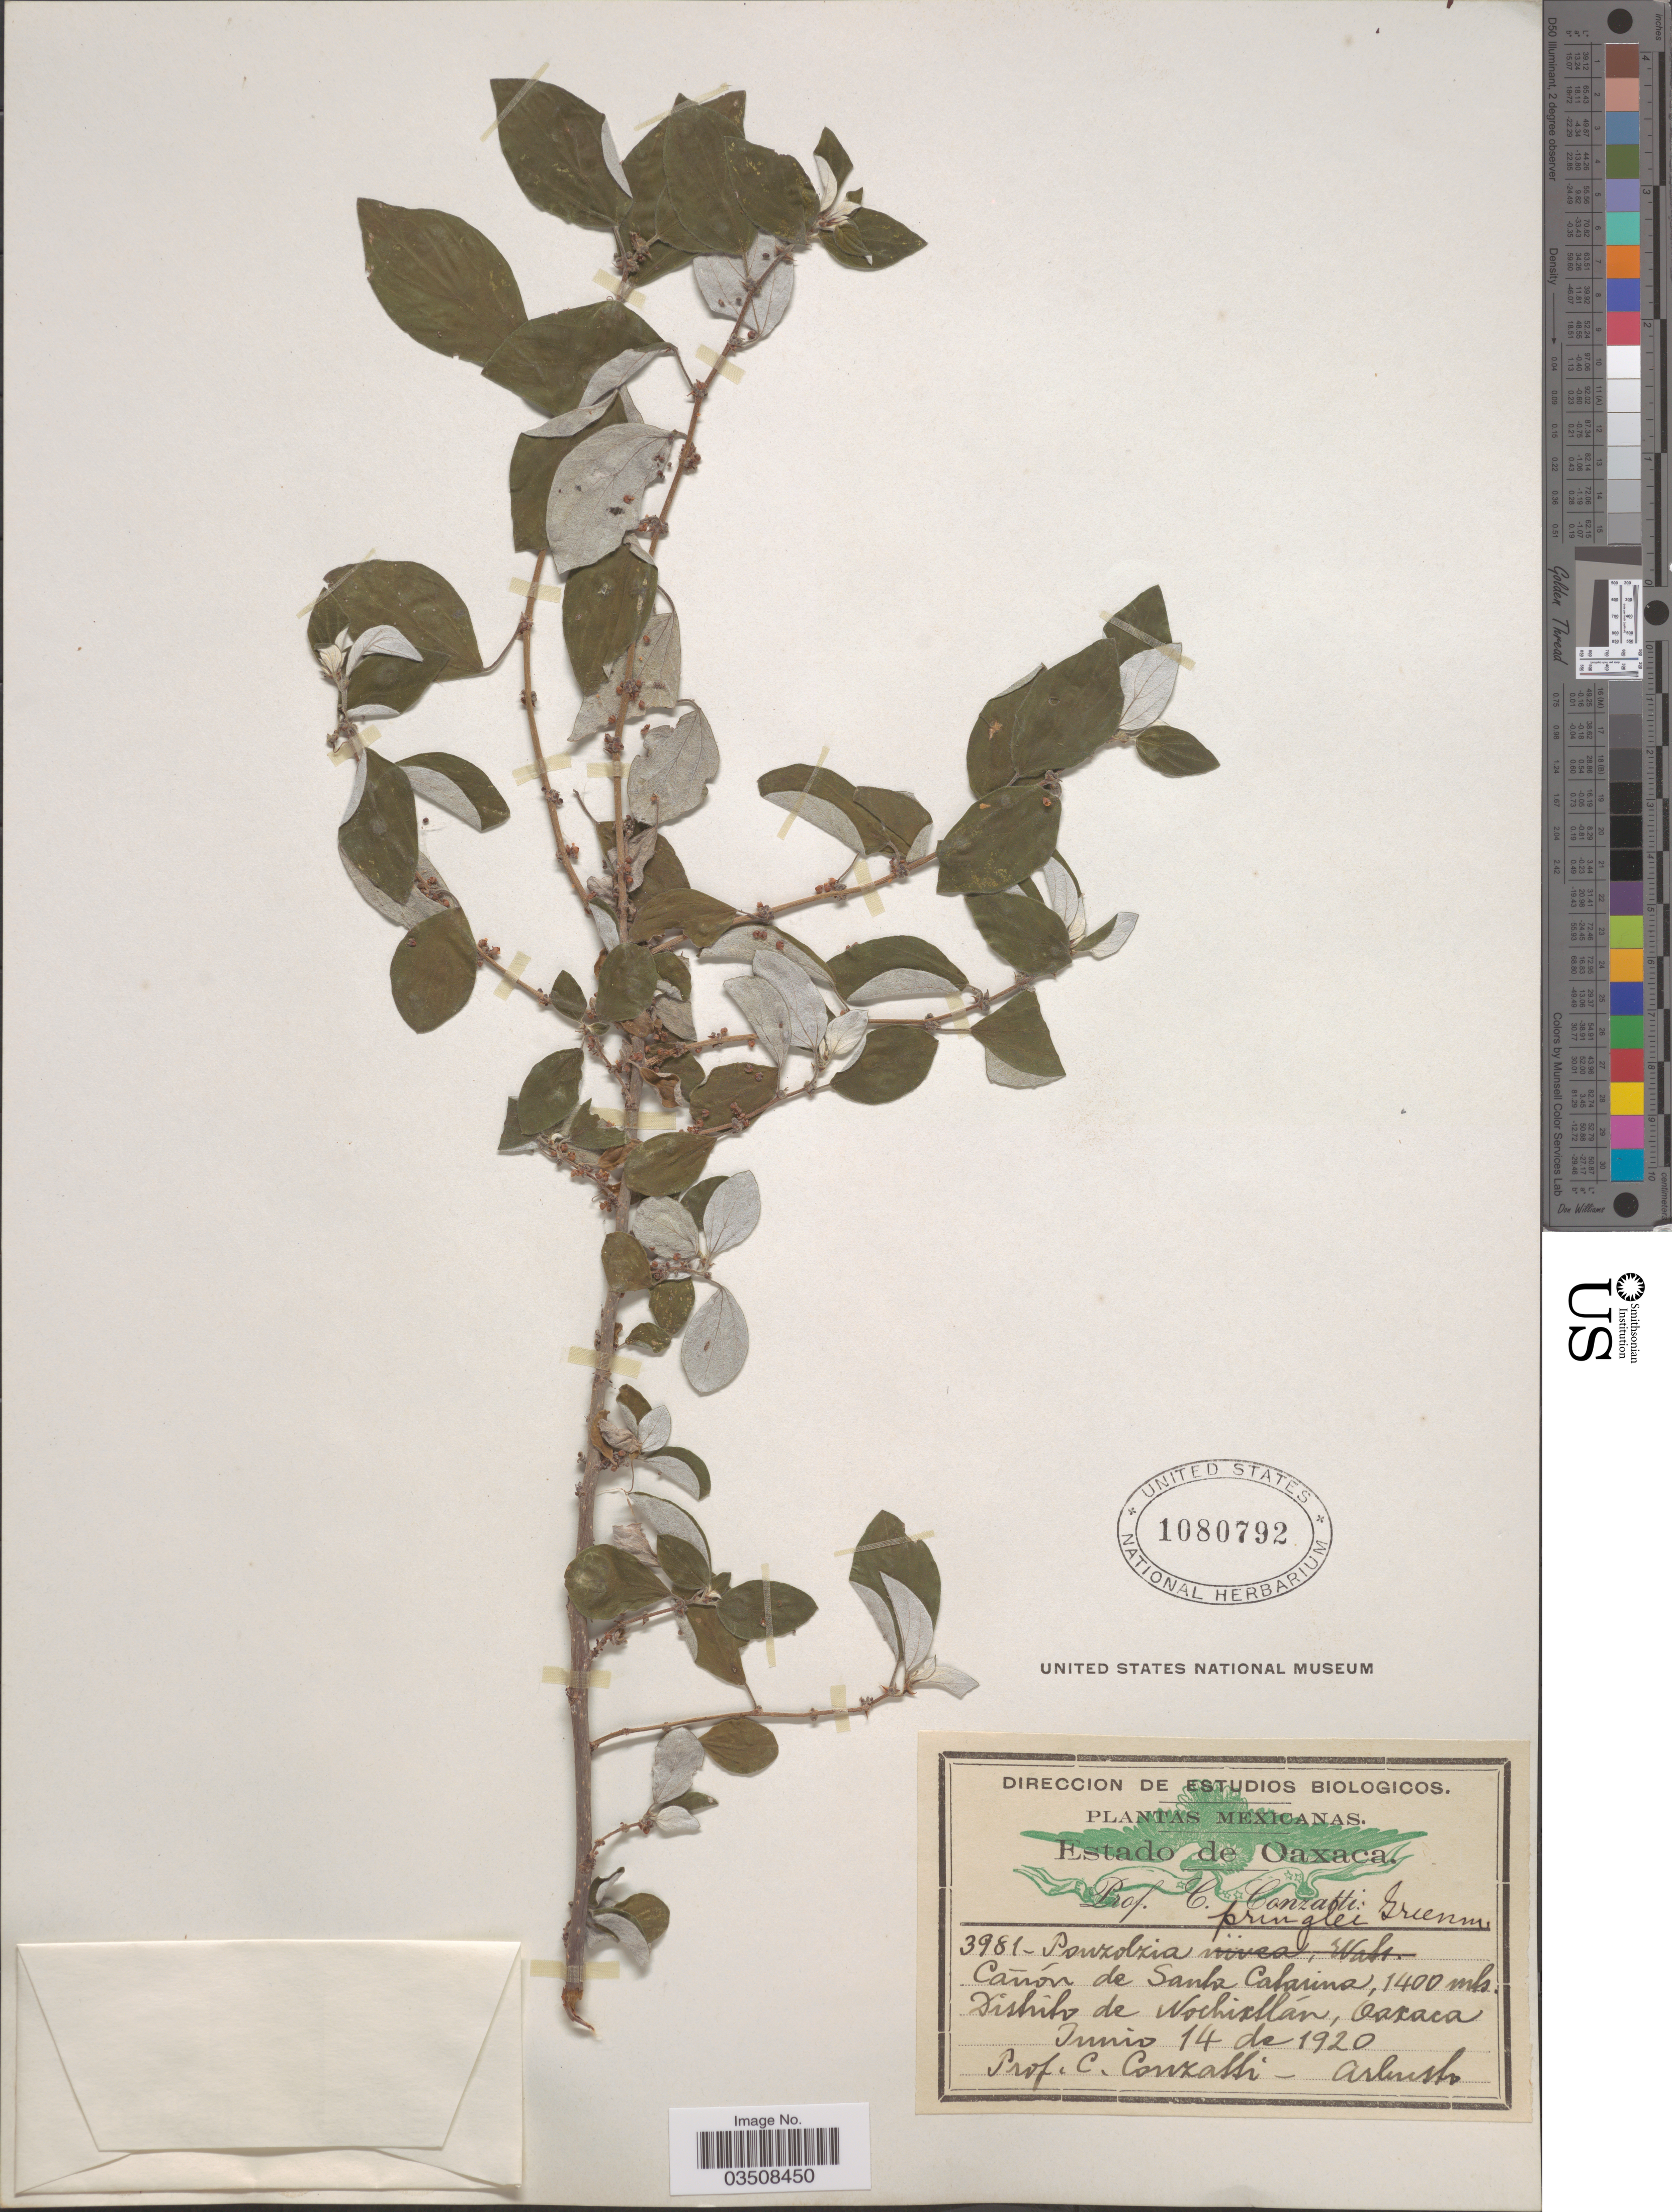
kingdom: Plantae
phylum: Tracheophyta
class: Magnoliopsida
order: Rosales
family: Urticaceae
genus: Pouzolzia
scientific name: Pouzolzia pringlei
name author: Greenm.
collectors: C. Conzatti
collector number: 3981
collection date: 1920-06-14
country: Mexico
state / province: Oaxaca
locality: Estado de Oaxaca. Cañón de Santa Catarina. Distrito de Nochixtlán.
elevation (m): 1400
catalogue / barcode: US 1080792